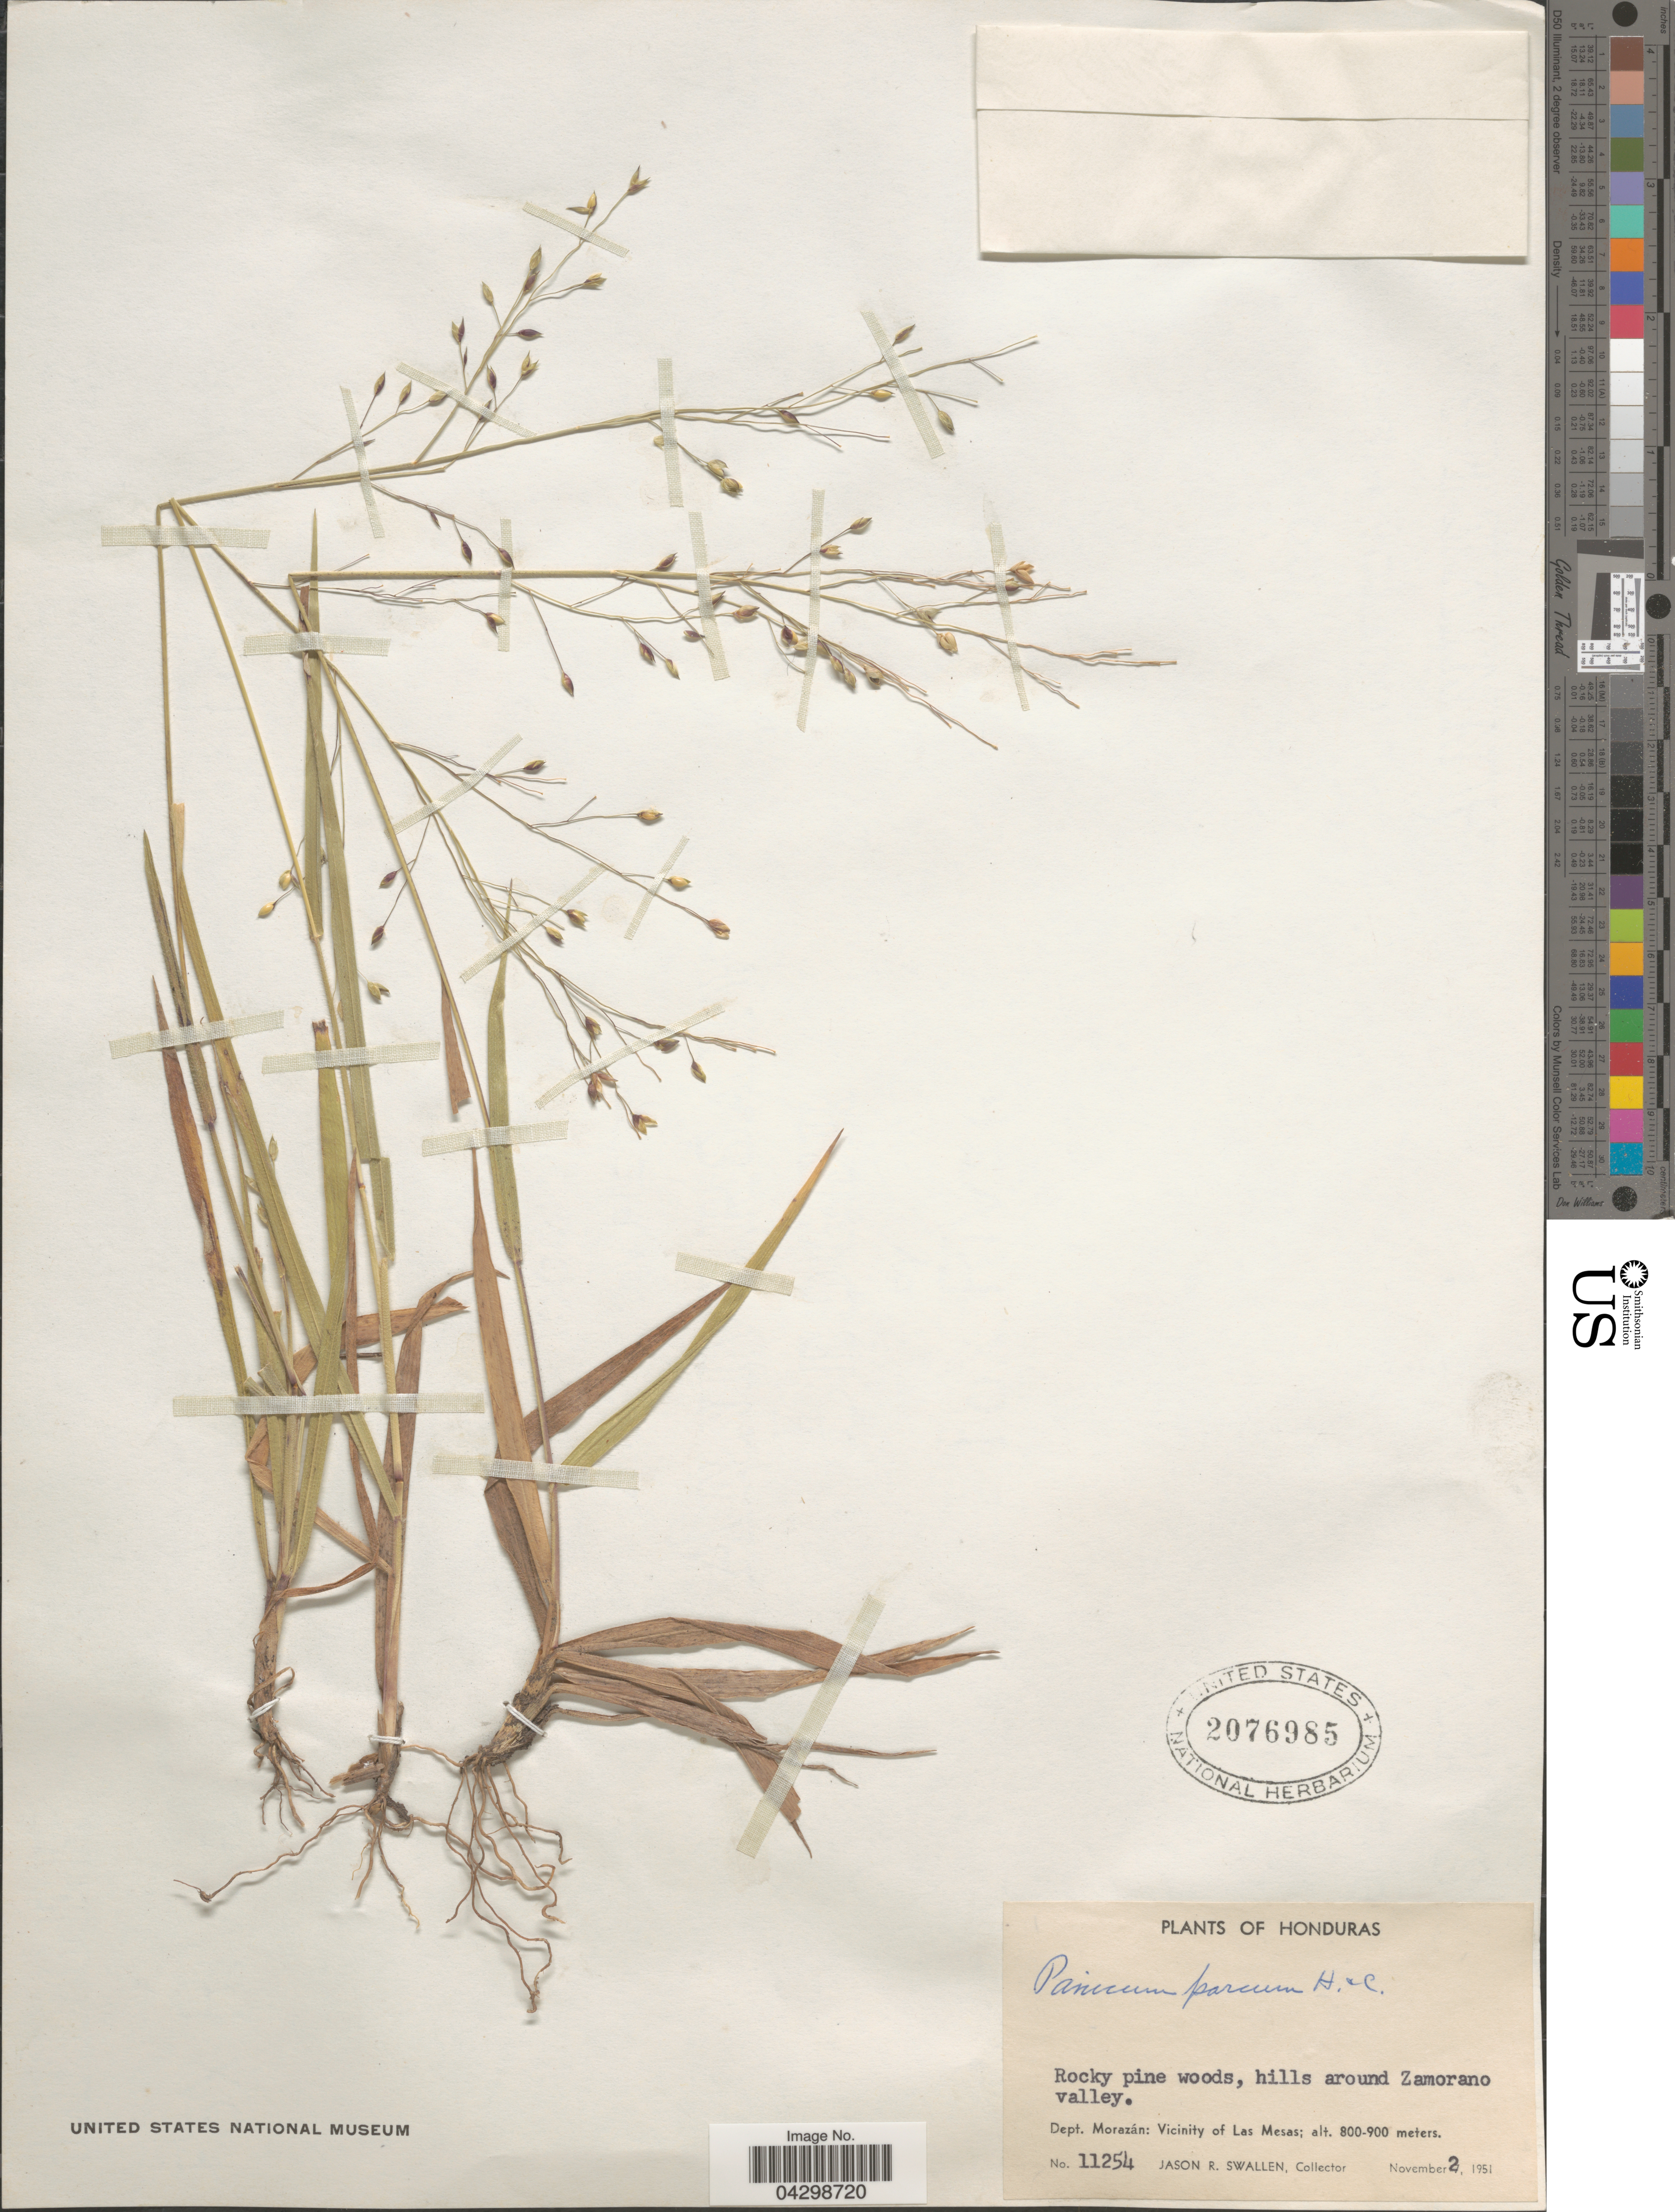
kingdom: Plantae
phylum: Tracheophyta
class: Liliopsida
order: Poales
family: Poaceae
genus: Panicum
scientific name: Panicum parcum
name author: Hitchc. & Chase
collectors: J. R. Swallen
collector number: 11254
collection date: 1951-11-02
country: Honduras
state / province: Fco. Morazán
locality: Rocky pine woods, hills around Zamorano valley. Dept. Morazán: Vicinity of Las Mesas.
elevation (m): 800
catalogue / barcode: US 2076985